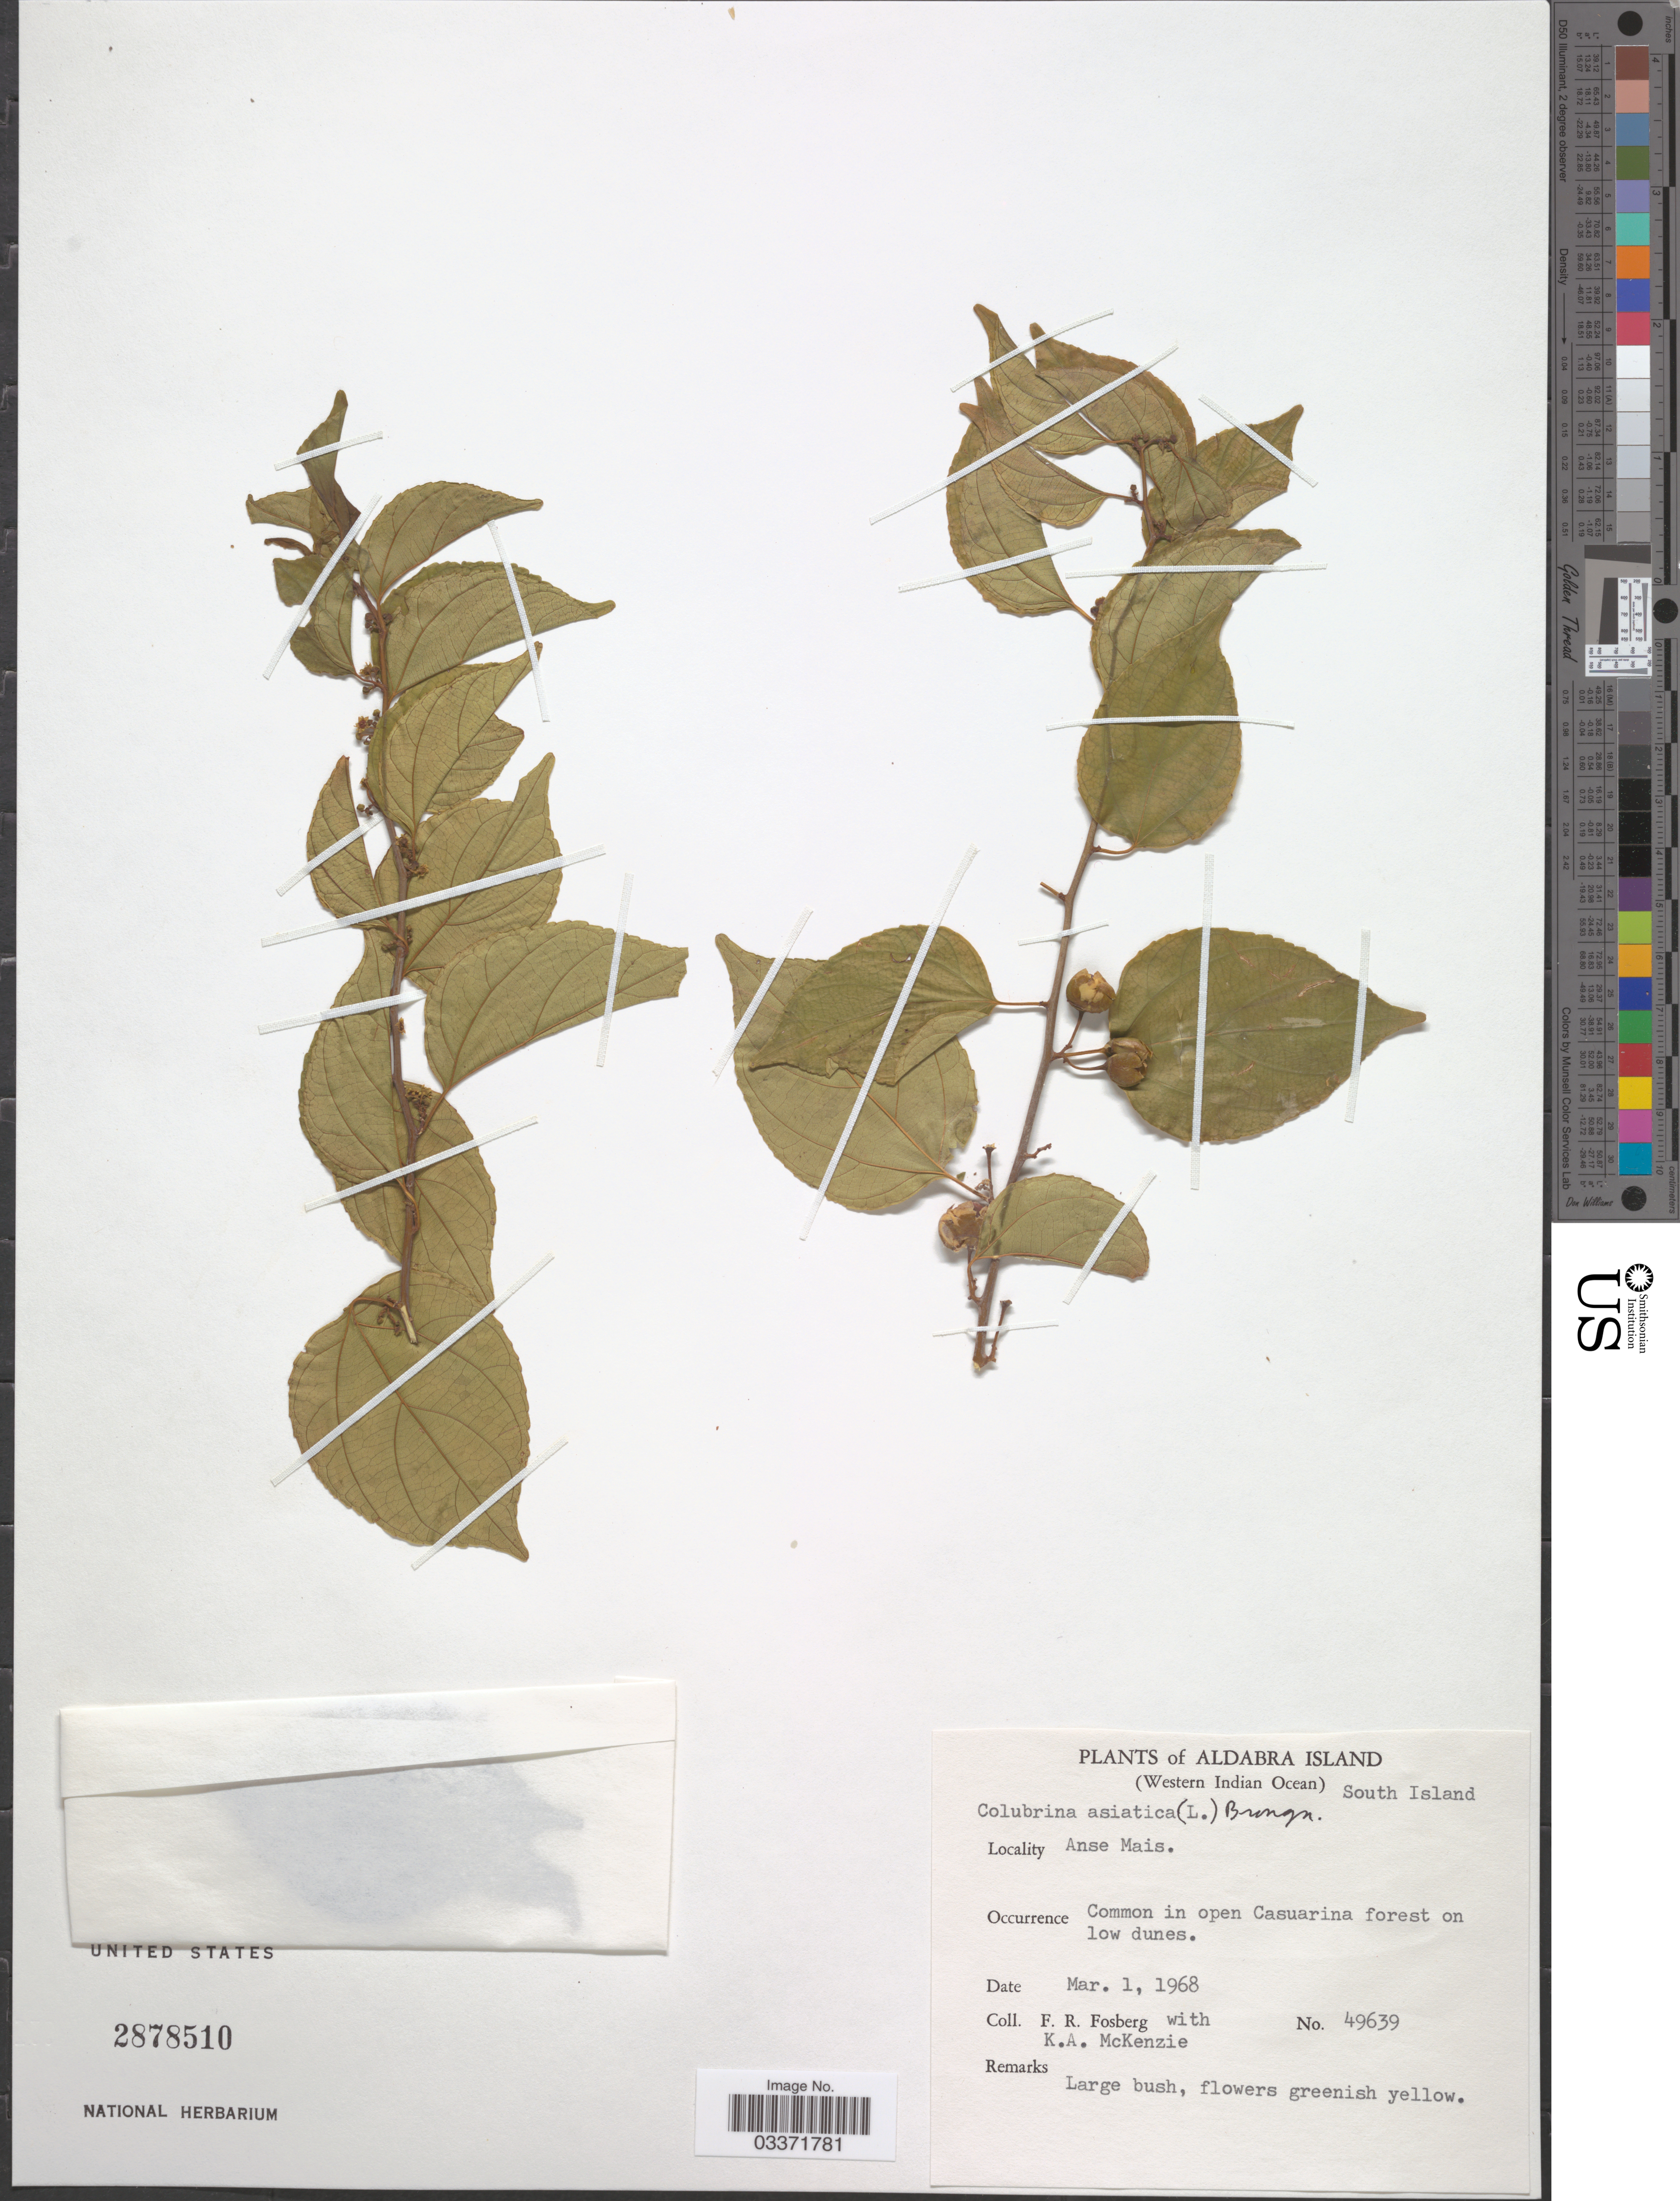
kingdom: Plantae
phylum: Tracheophyta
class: Magnoliopsida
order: Rosales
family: Rhamnaceae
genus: Colubrina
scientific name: Colubrina asiatica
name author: (L.) Brongn.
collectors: F. R. Fosberg & K. McKenzie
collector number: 49639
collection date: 1968-03-01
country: Seychelles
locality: Aldabra Island (Western Indian Ocean), South Island, Anse Mais.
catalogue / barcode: US 2878510